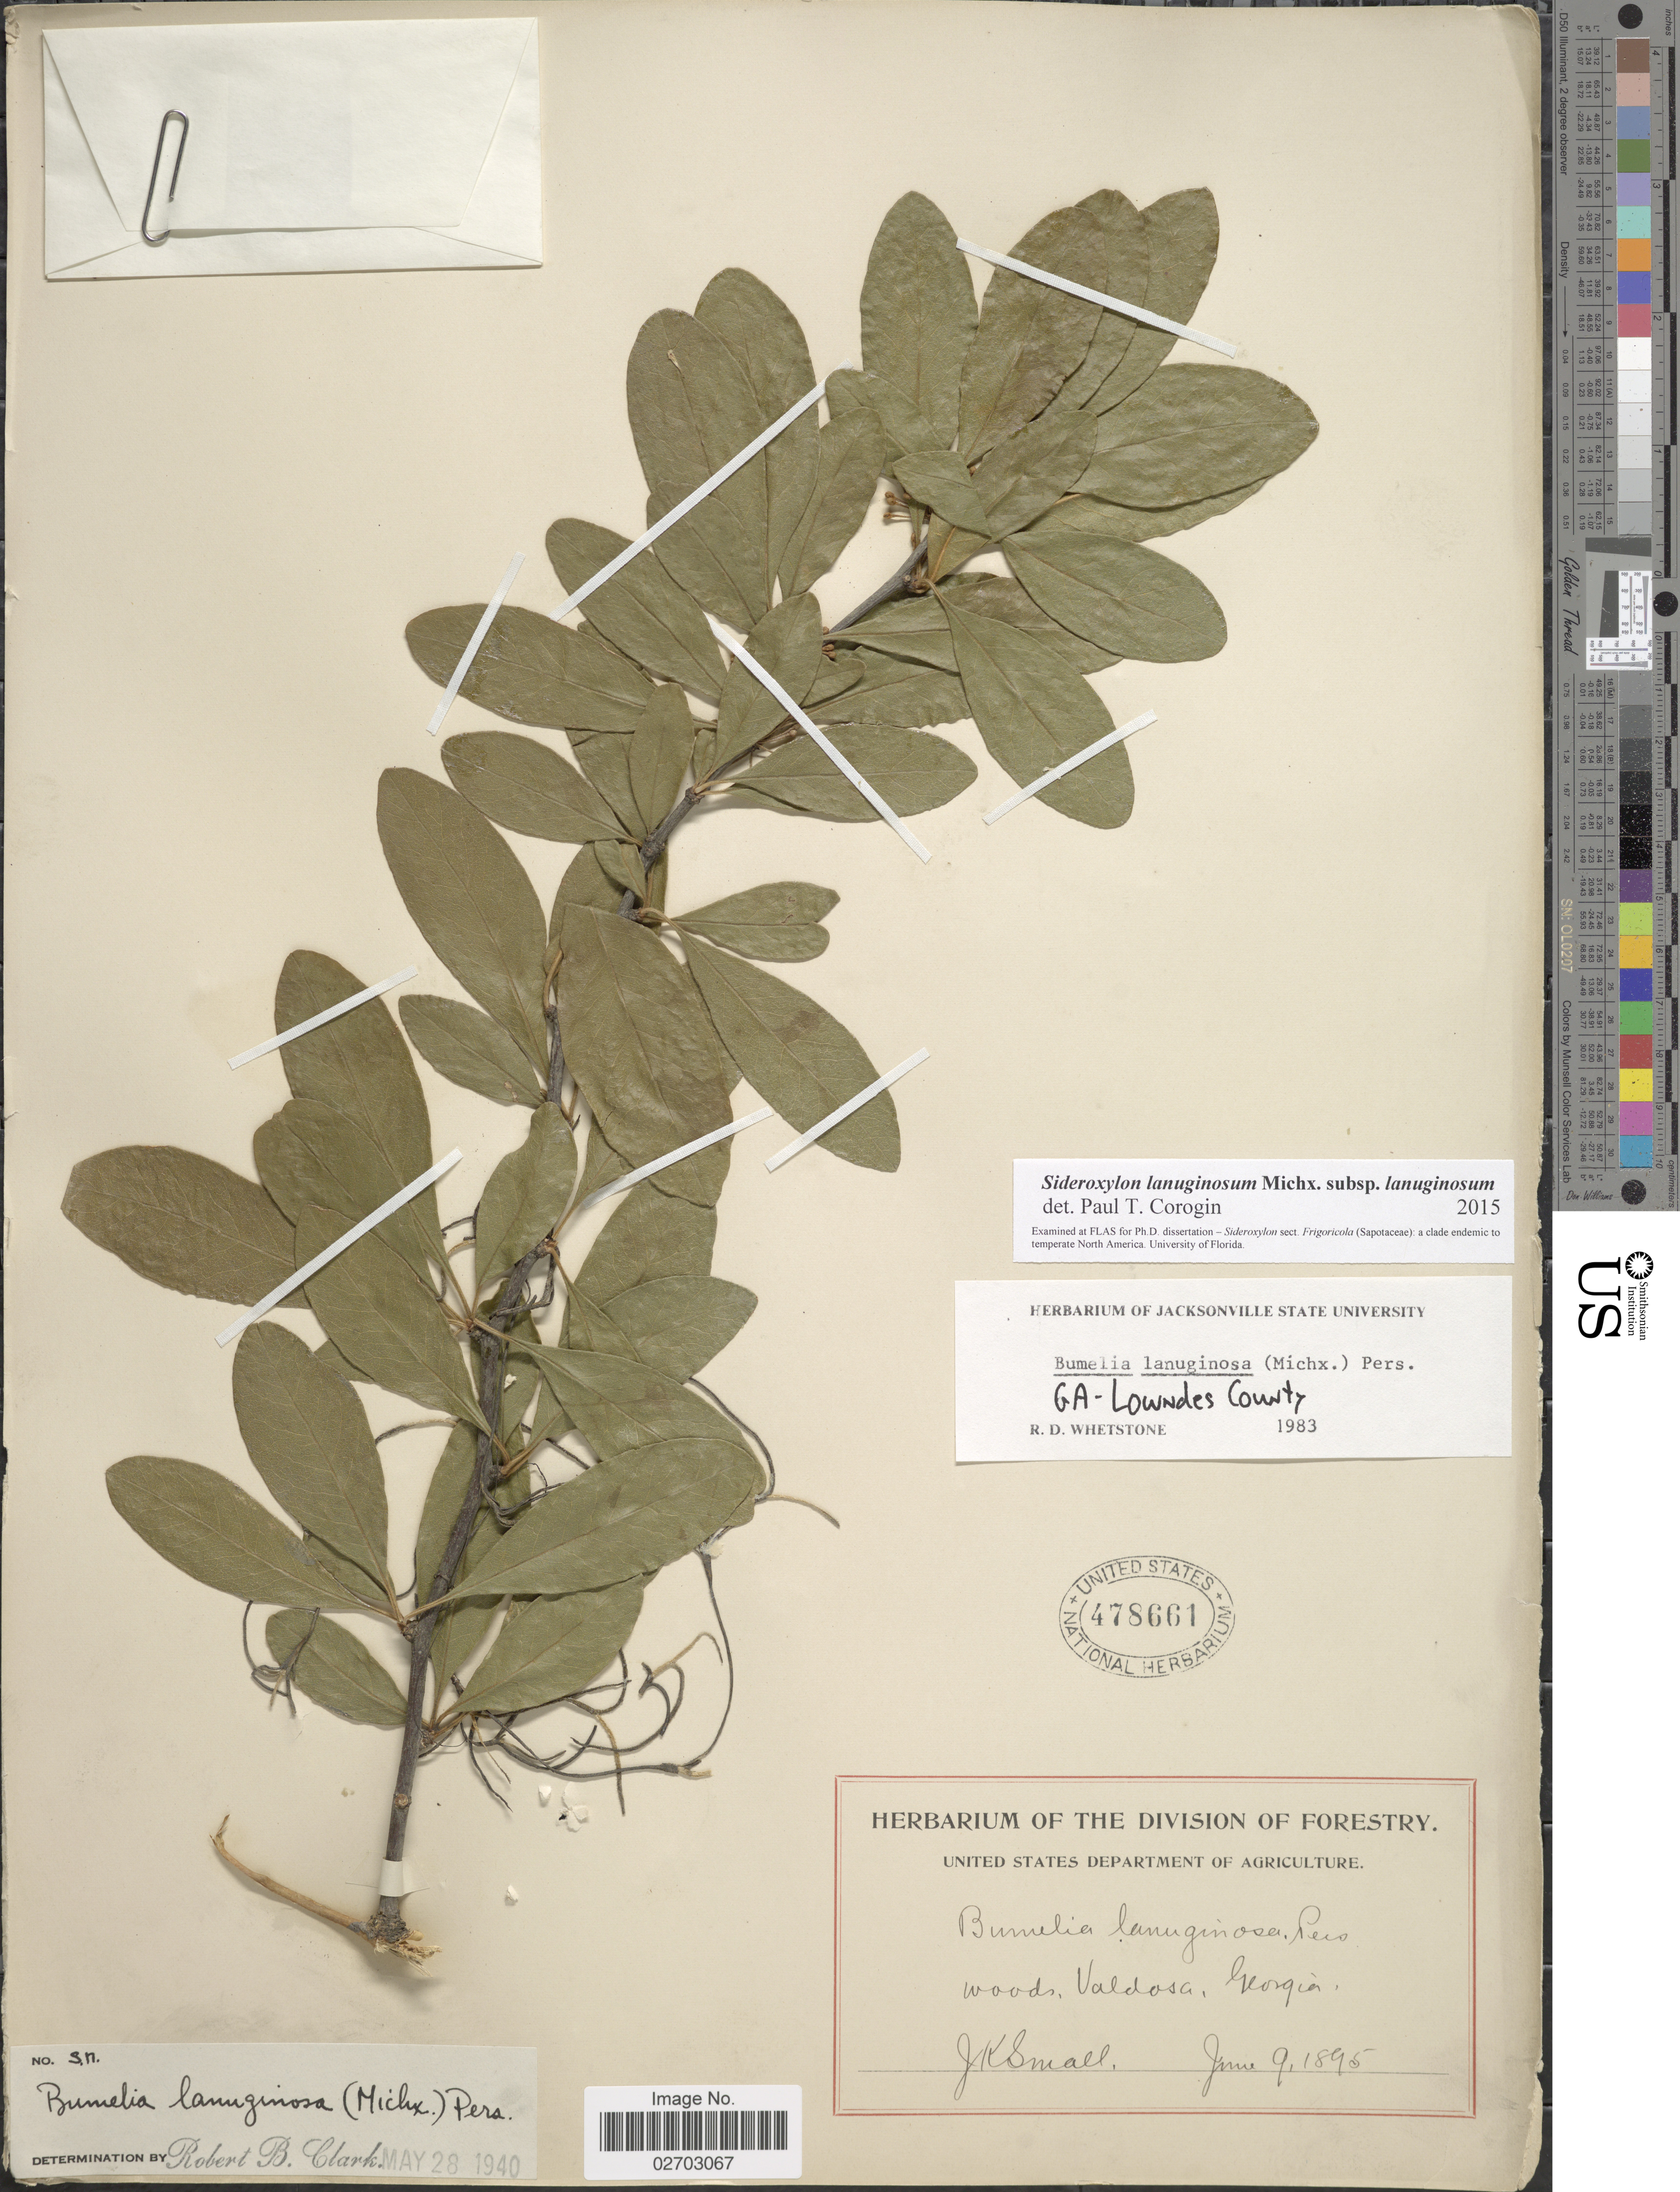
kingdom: Plantae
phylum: Tracheophyta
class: Magnoliopsida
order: Ericales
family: Sapotaceae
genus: Sideroxylon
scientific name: Sideroxylon lanuginosum subsp. lanuginosum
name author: Michx.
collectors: J. K. Small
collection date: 1895-06-09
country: United States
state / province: Georgia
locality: Valdosa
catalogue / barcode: US 478661